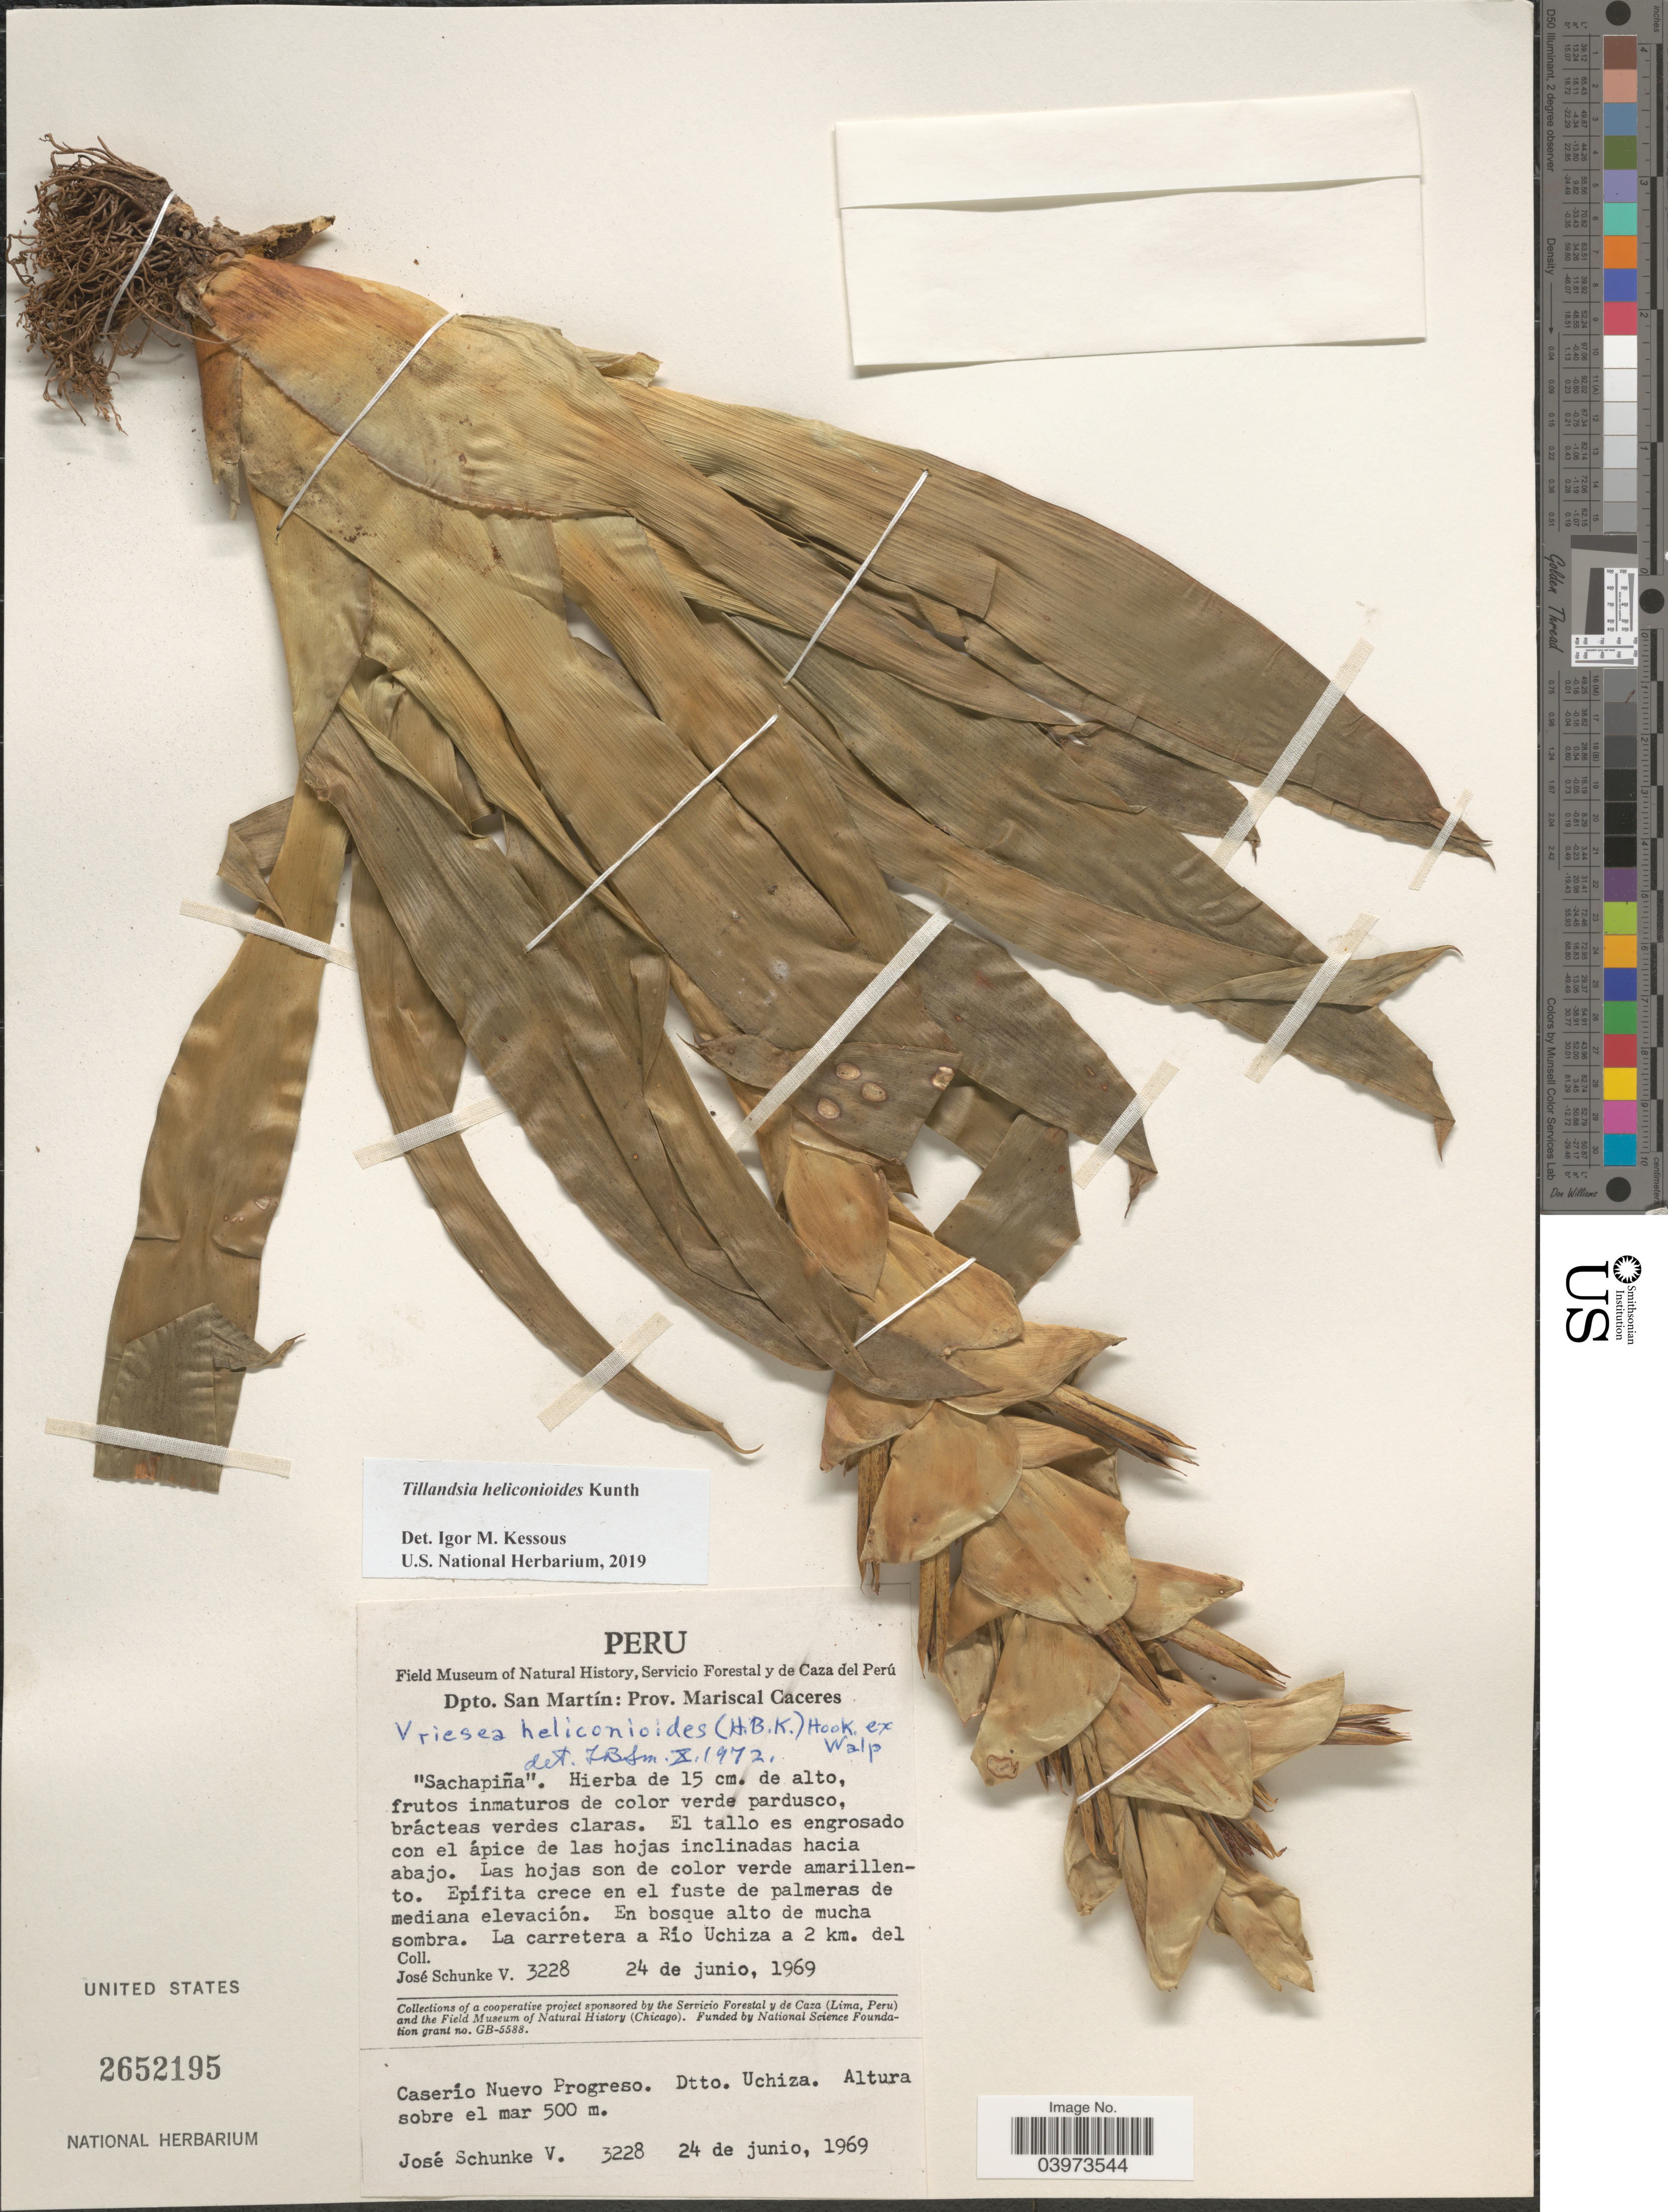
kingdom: Plantae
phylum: Tracheophyta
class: Liliopsida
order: Poales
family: Bromeliaceae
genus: Tillandsia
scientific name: Tillandsia heliconioides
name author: Kunth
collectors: J. Schunke Vigo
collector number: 3228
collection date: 1969-06-24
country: Peru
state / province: San Martín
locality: Dpto. San Martín: Prov. Mariscal Caceres. La carretera a Rio Uchiza a 2 km. del Caserio Nuevo Progreso. Dtto. Uchiza.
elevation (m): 500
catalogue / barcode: US 2652195